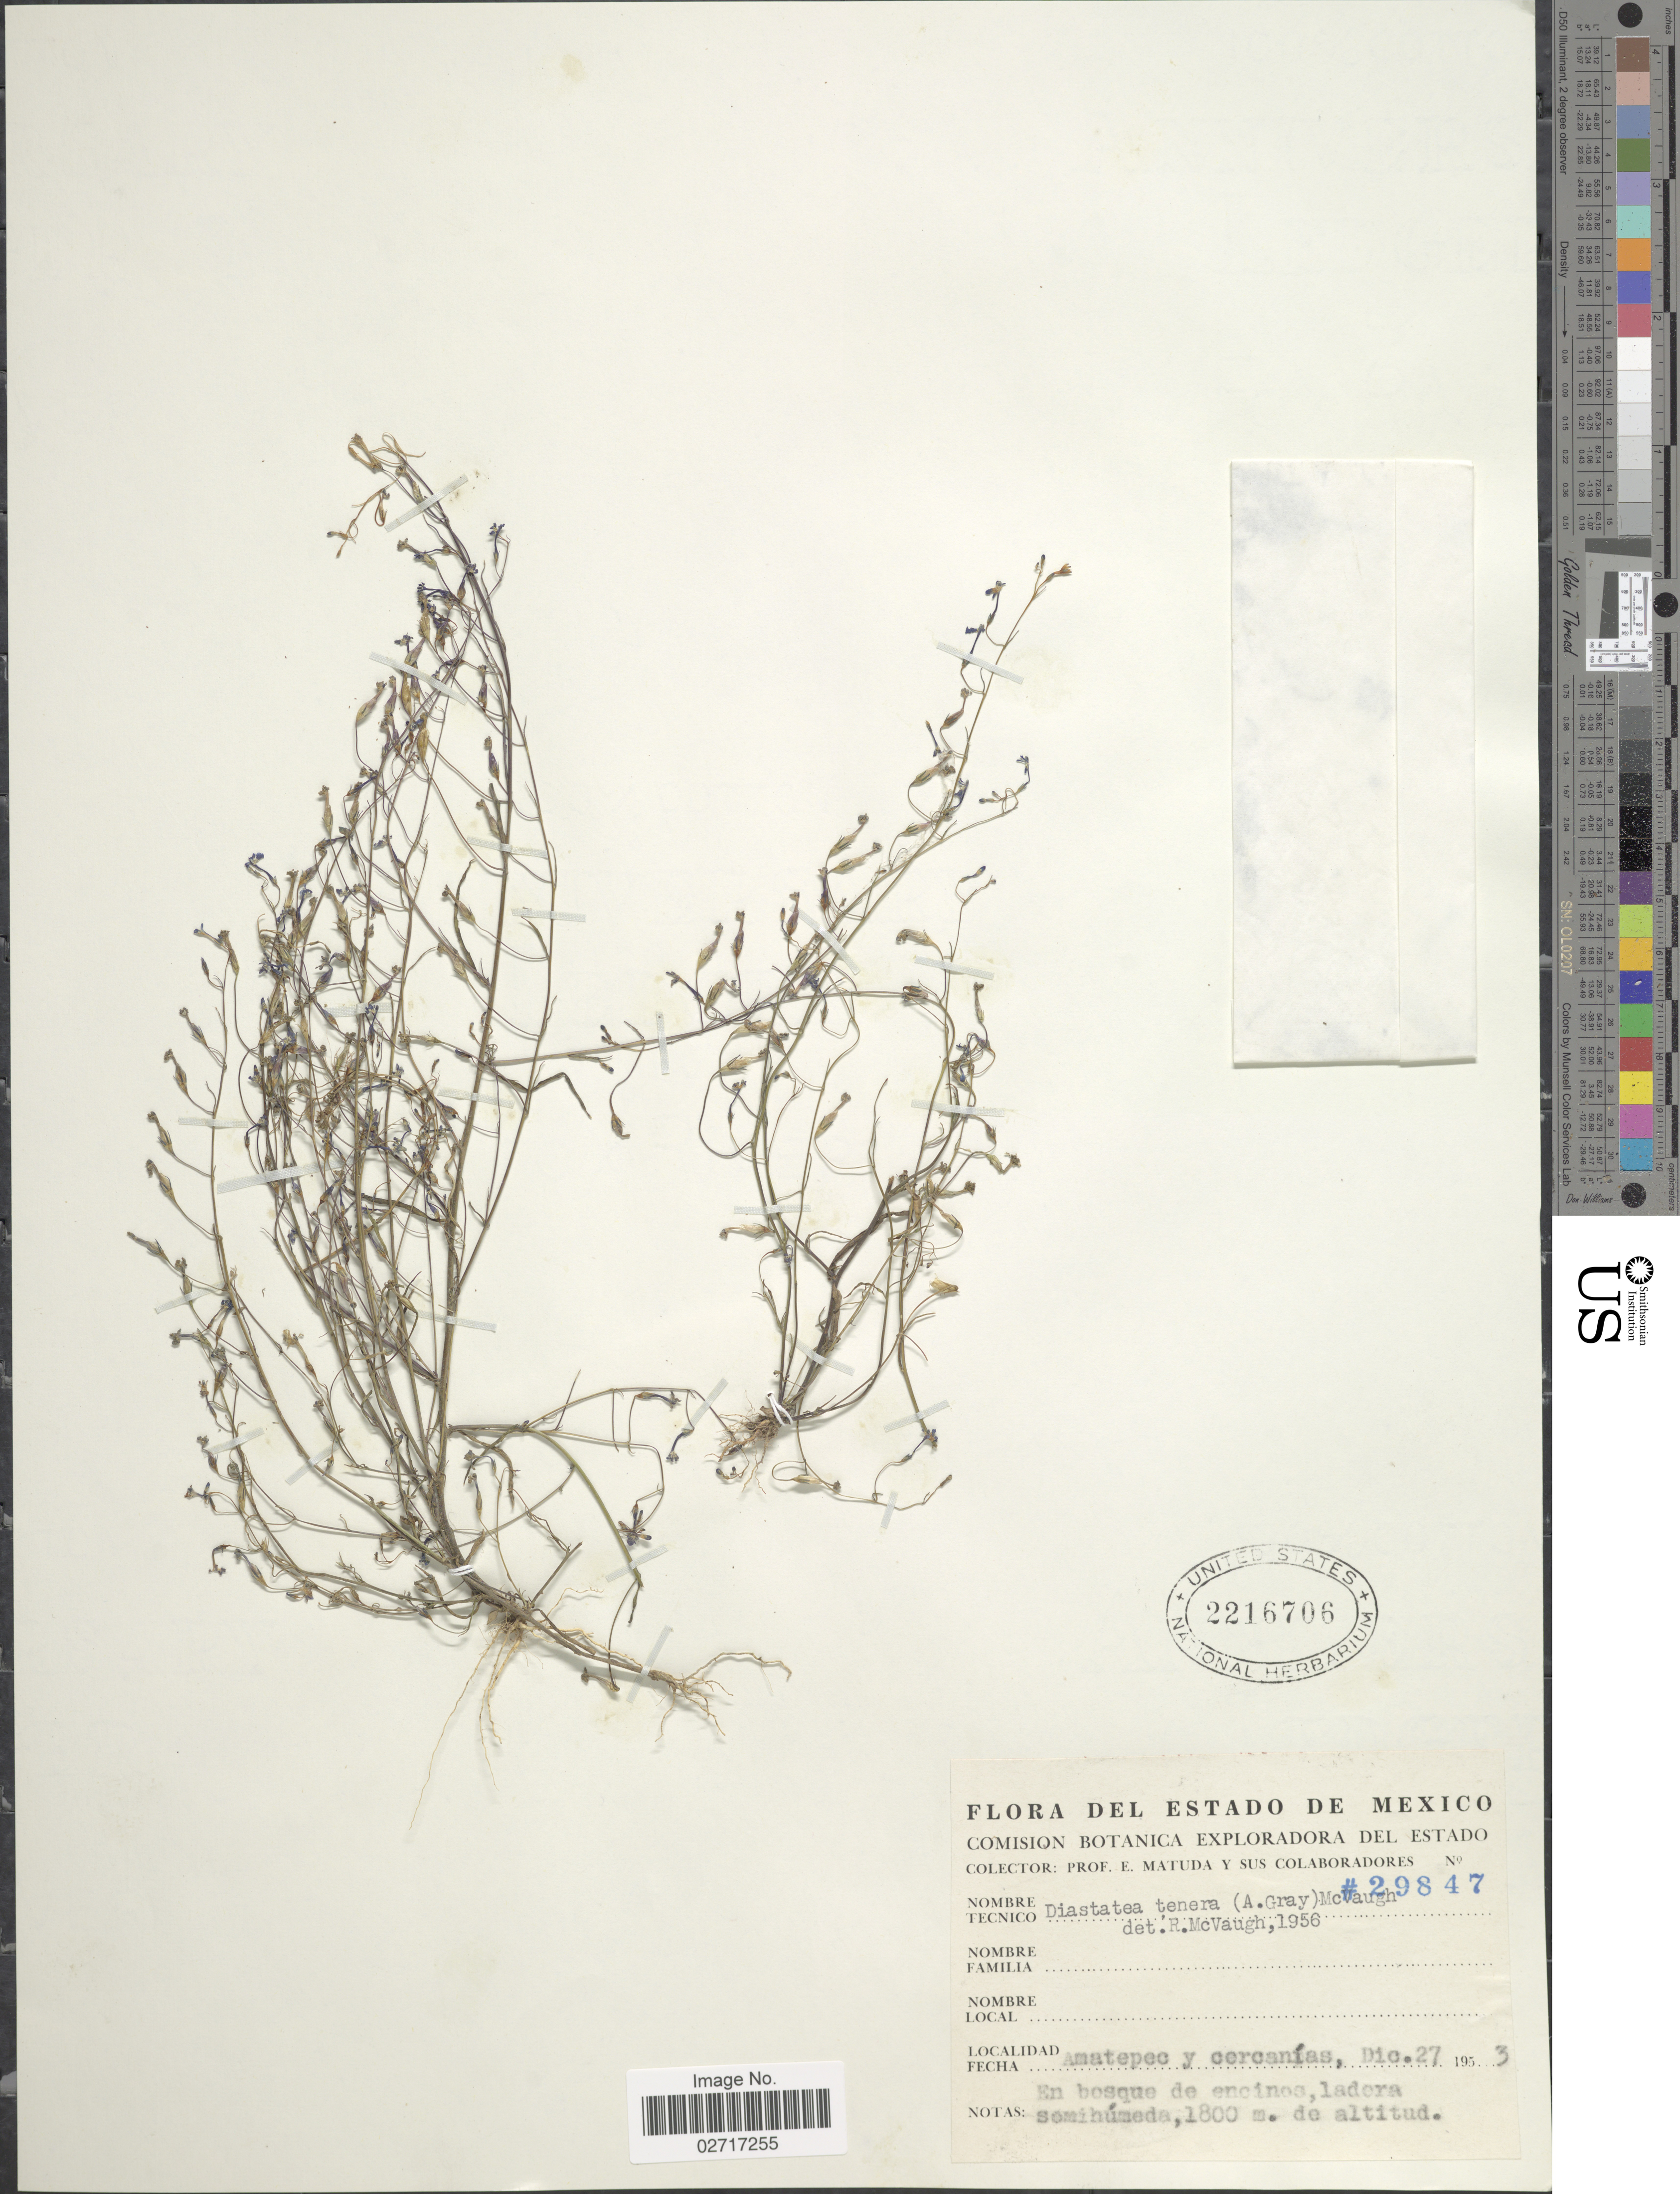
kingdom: Plantae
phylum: Tracheophyta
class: Magnoliopsida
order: Asterales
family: Campanulaceae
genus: Diastatea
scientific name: Diastatea tenera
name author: (A. Gray) McVaugh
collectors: E. Matuda & et al.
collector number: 29847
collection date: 1953-12-27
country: Mexico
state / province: México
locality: Amatepec y cercanias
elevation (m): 1800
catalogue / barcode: US 2216706